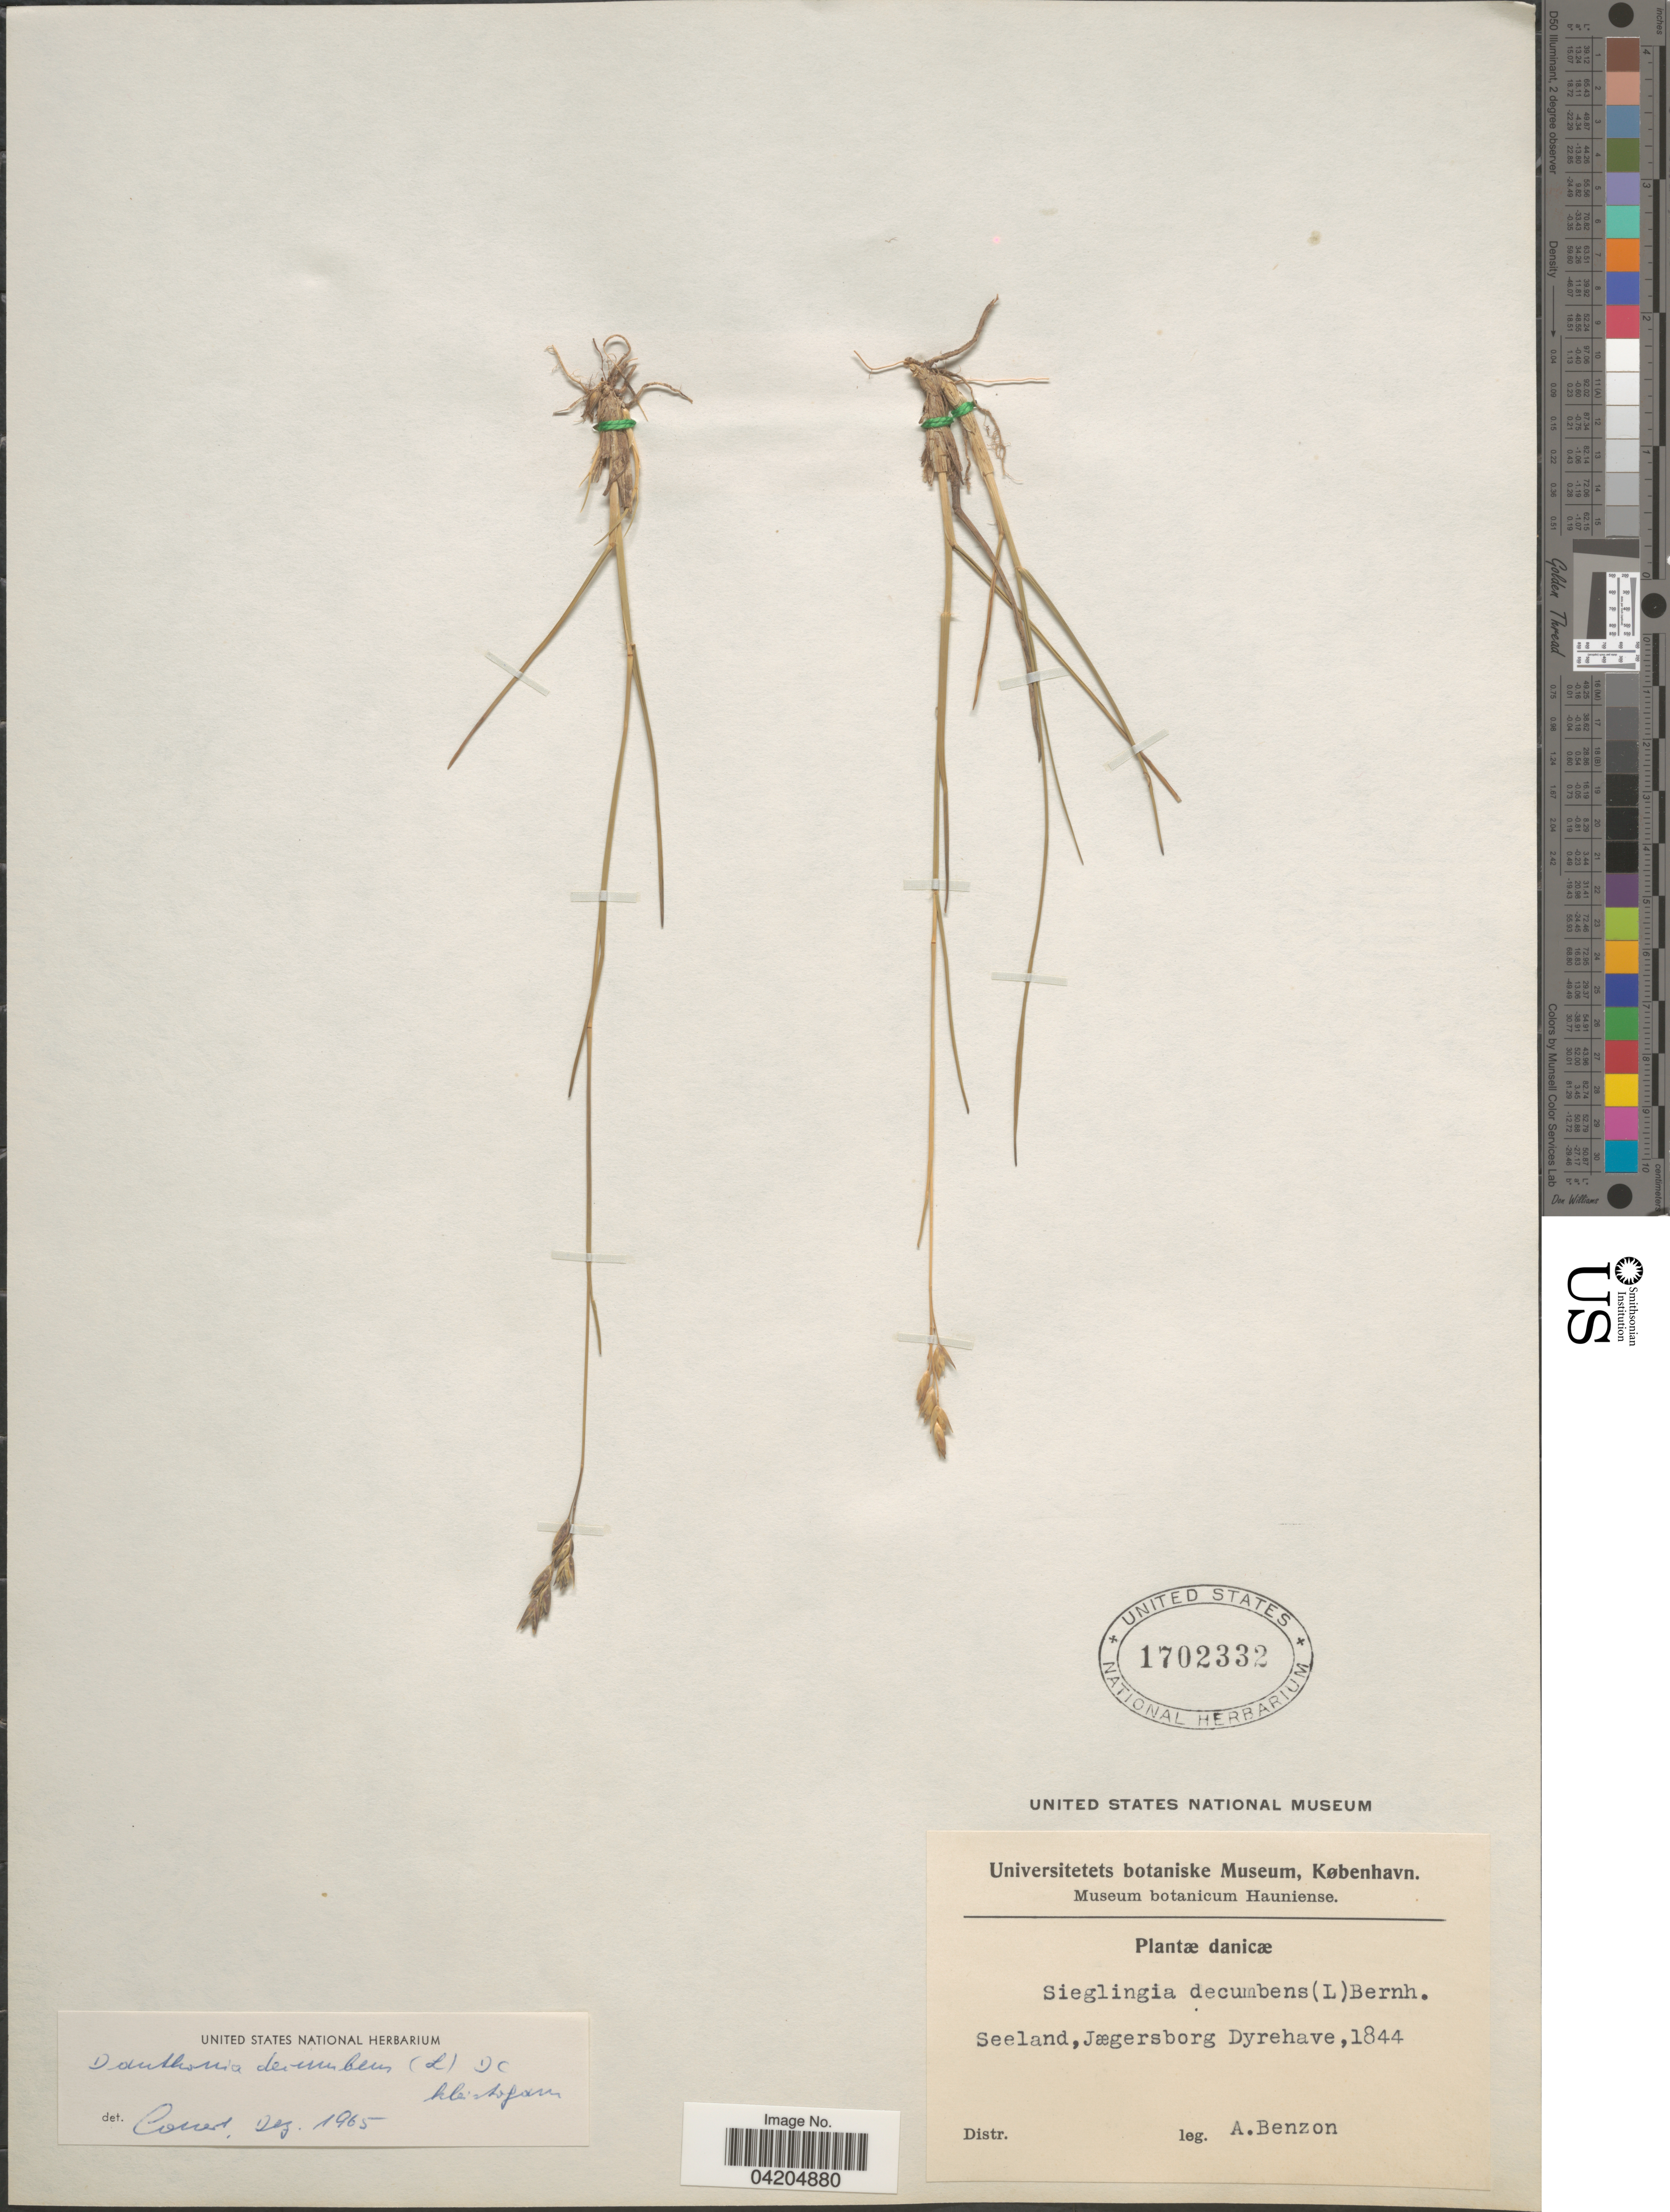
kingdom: Plantae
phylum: Tracheophyta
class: Liliopsida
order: Poales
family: Poaceae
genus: Danthonia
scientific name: Danthonia decumbens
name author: (L.) DC.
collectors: A. Benzon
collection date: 1844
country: Denmark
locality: Danicæ. Seeland, Jægersborg Dyrehave.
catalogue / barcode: US 1702332